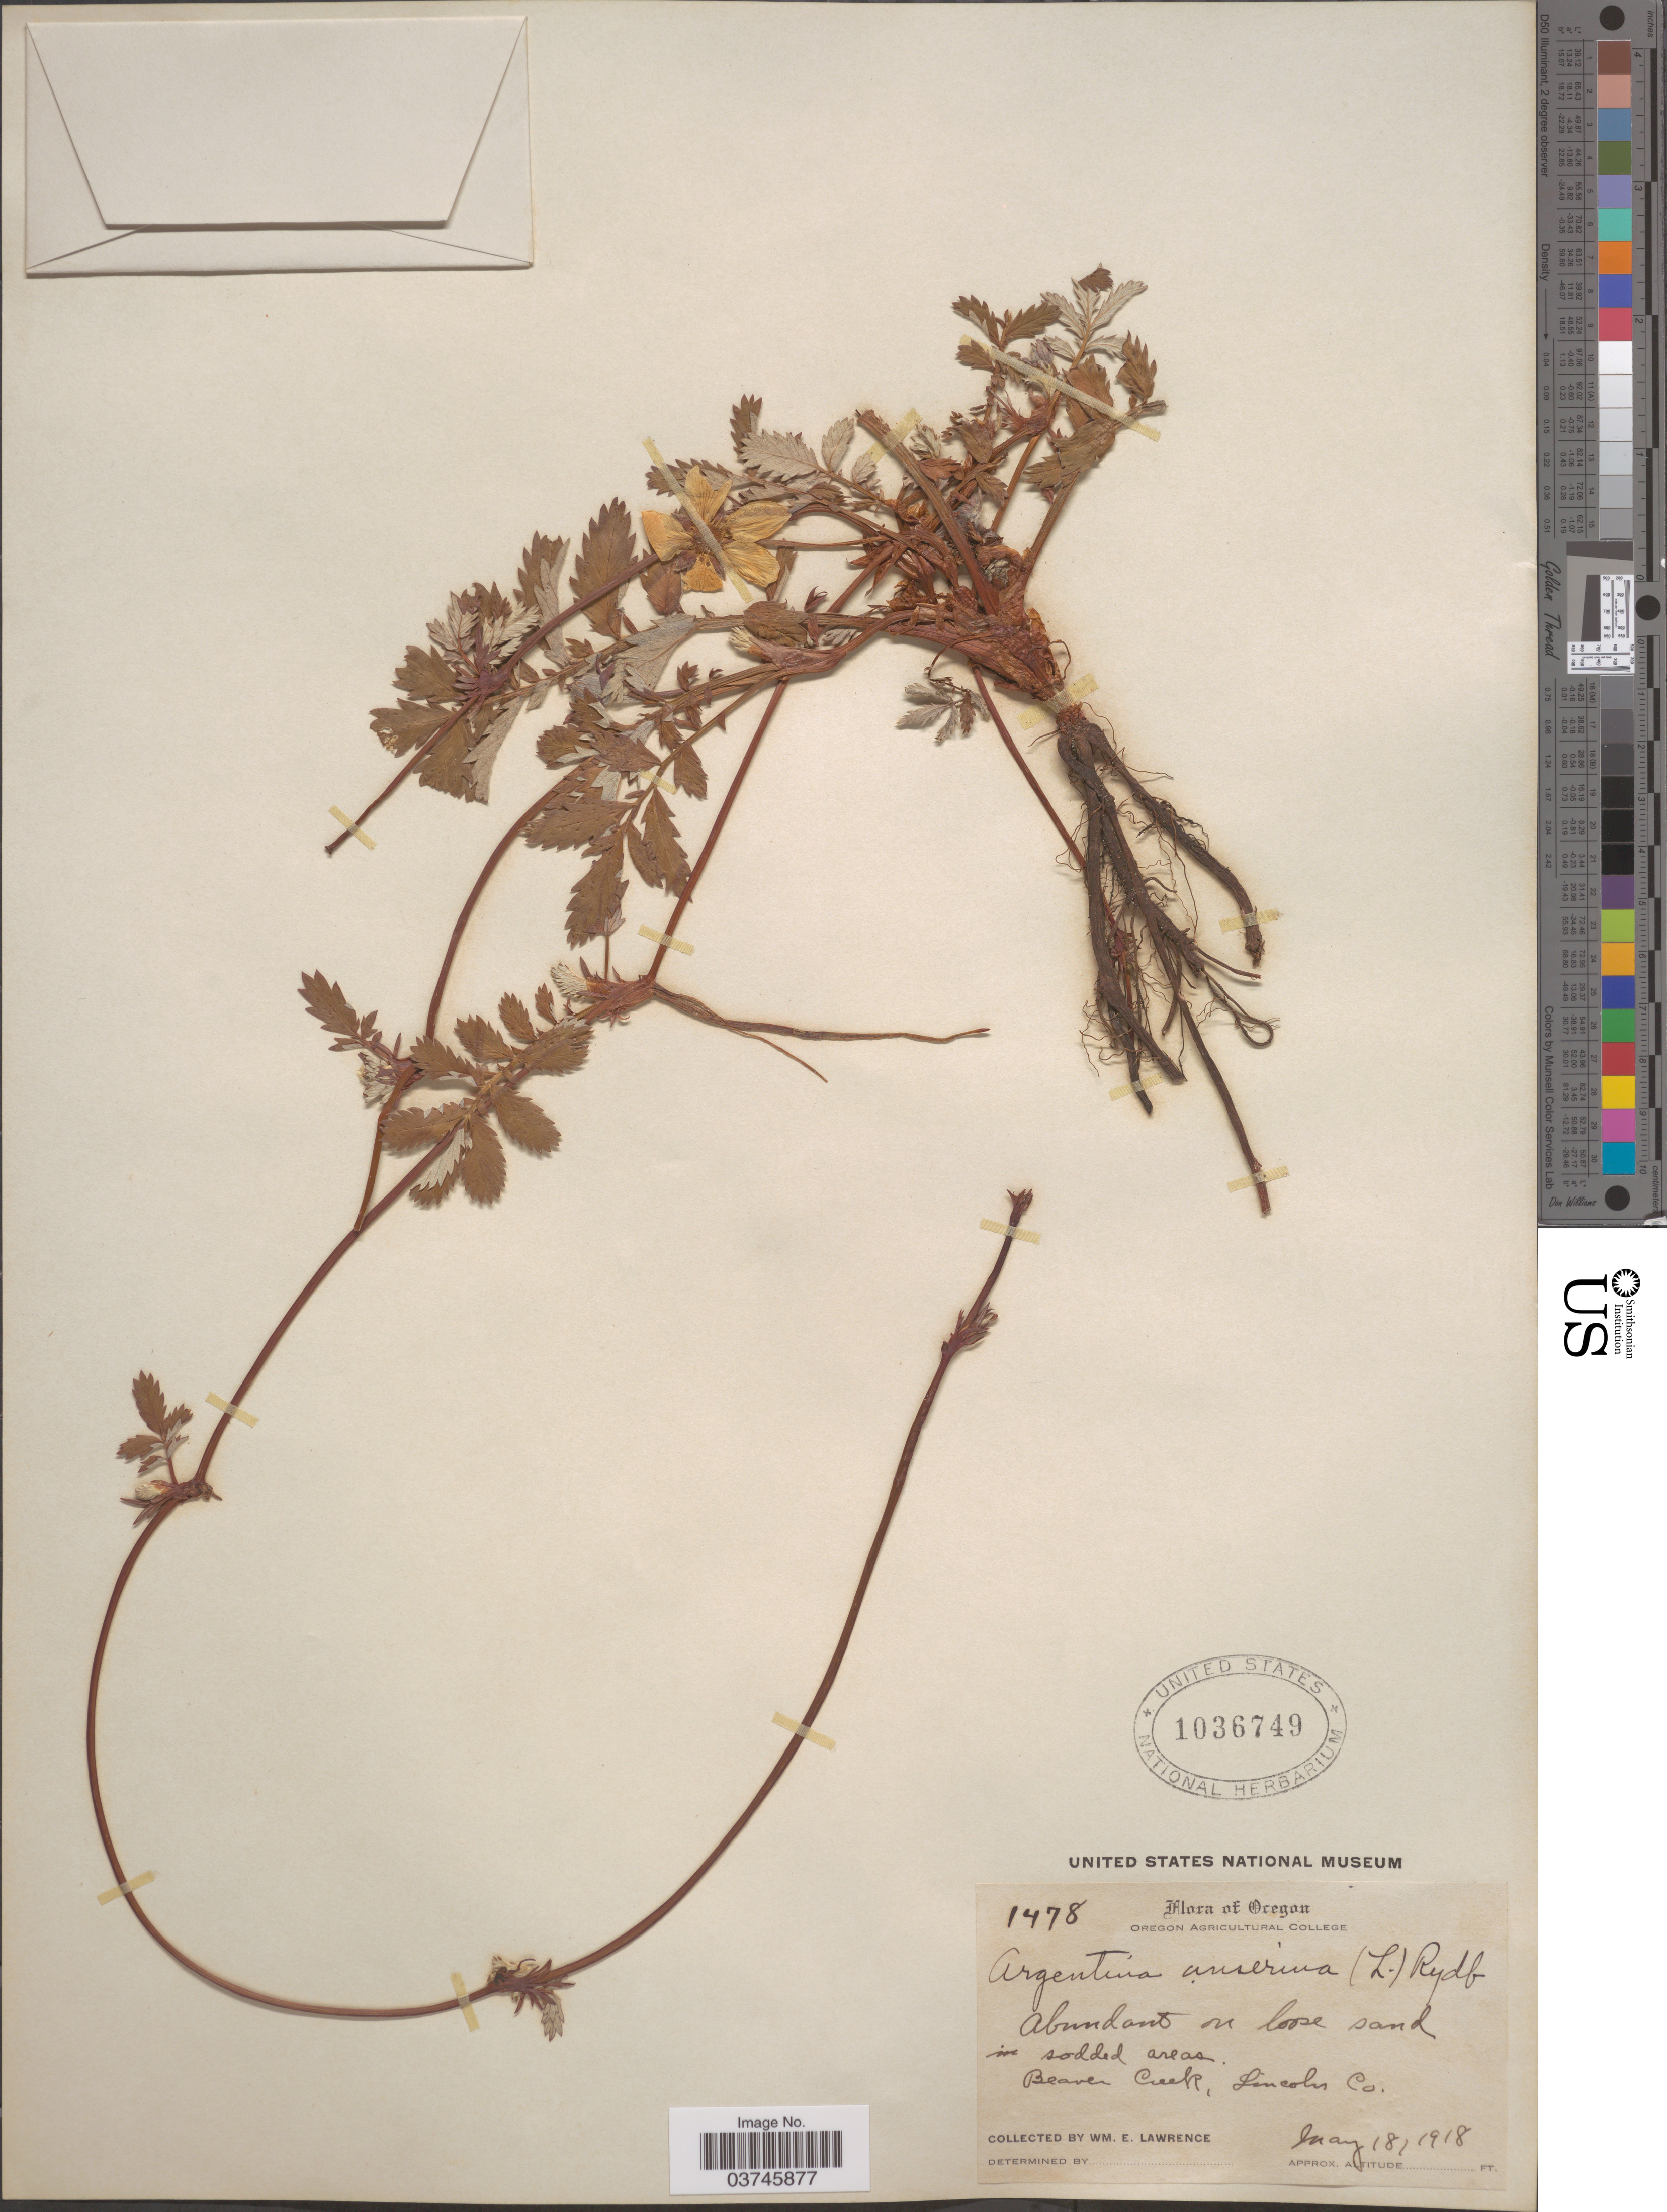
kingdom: Plantae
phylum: Tracheophyta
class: Magnoliopsida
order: Rosales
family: Rosaceae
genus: Argentina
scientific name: Argentina anserina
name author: (L.) Rydb.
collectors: W. Lawrence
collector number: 1478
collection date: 1918-05-18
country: United States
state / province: Oregon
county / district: Lincoln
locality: Beaver Creek, Lincoln Co.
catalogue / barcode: US 1036749